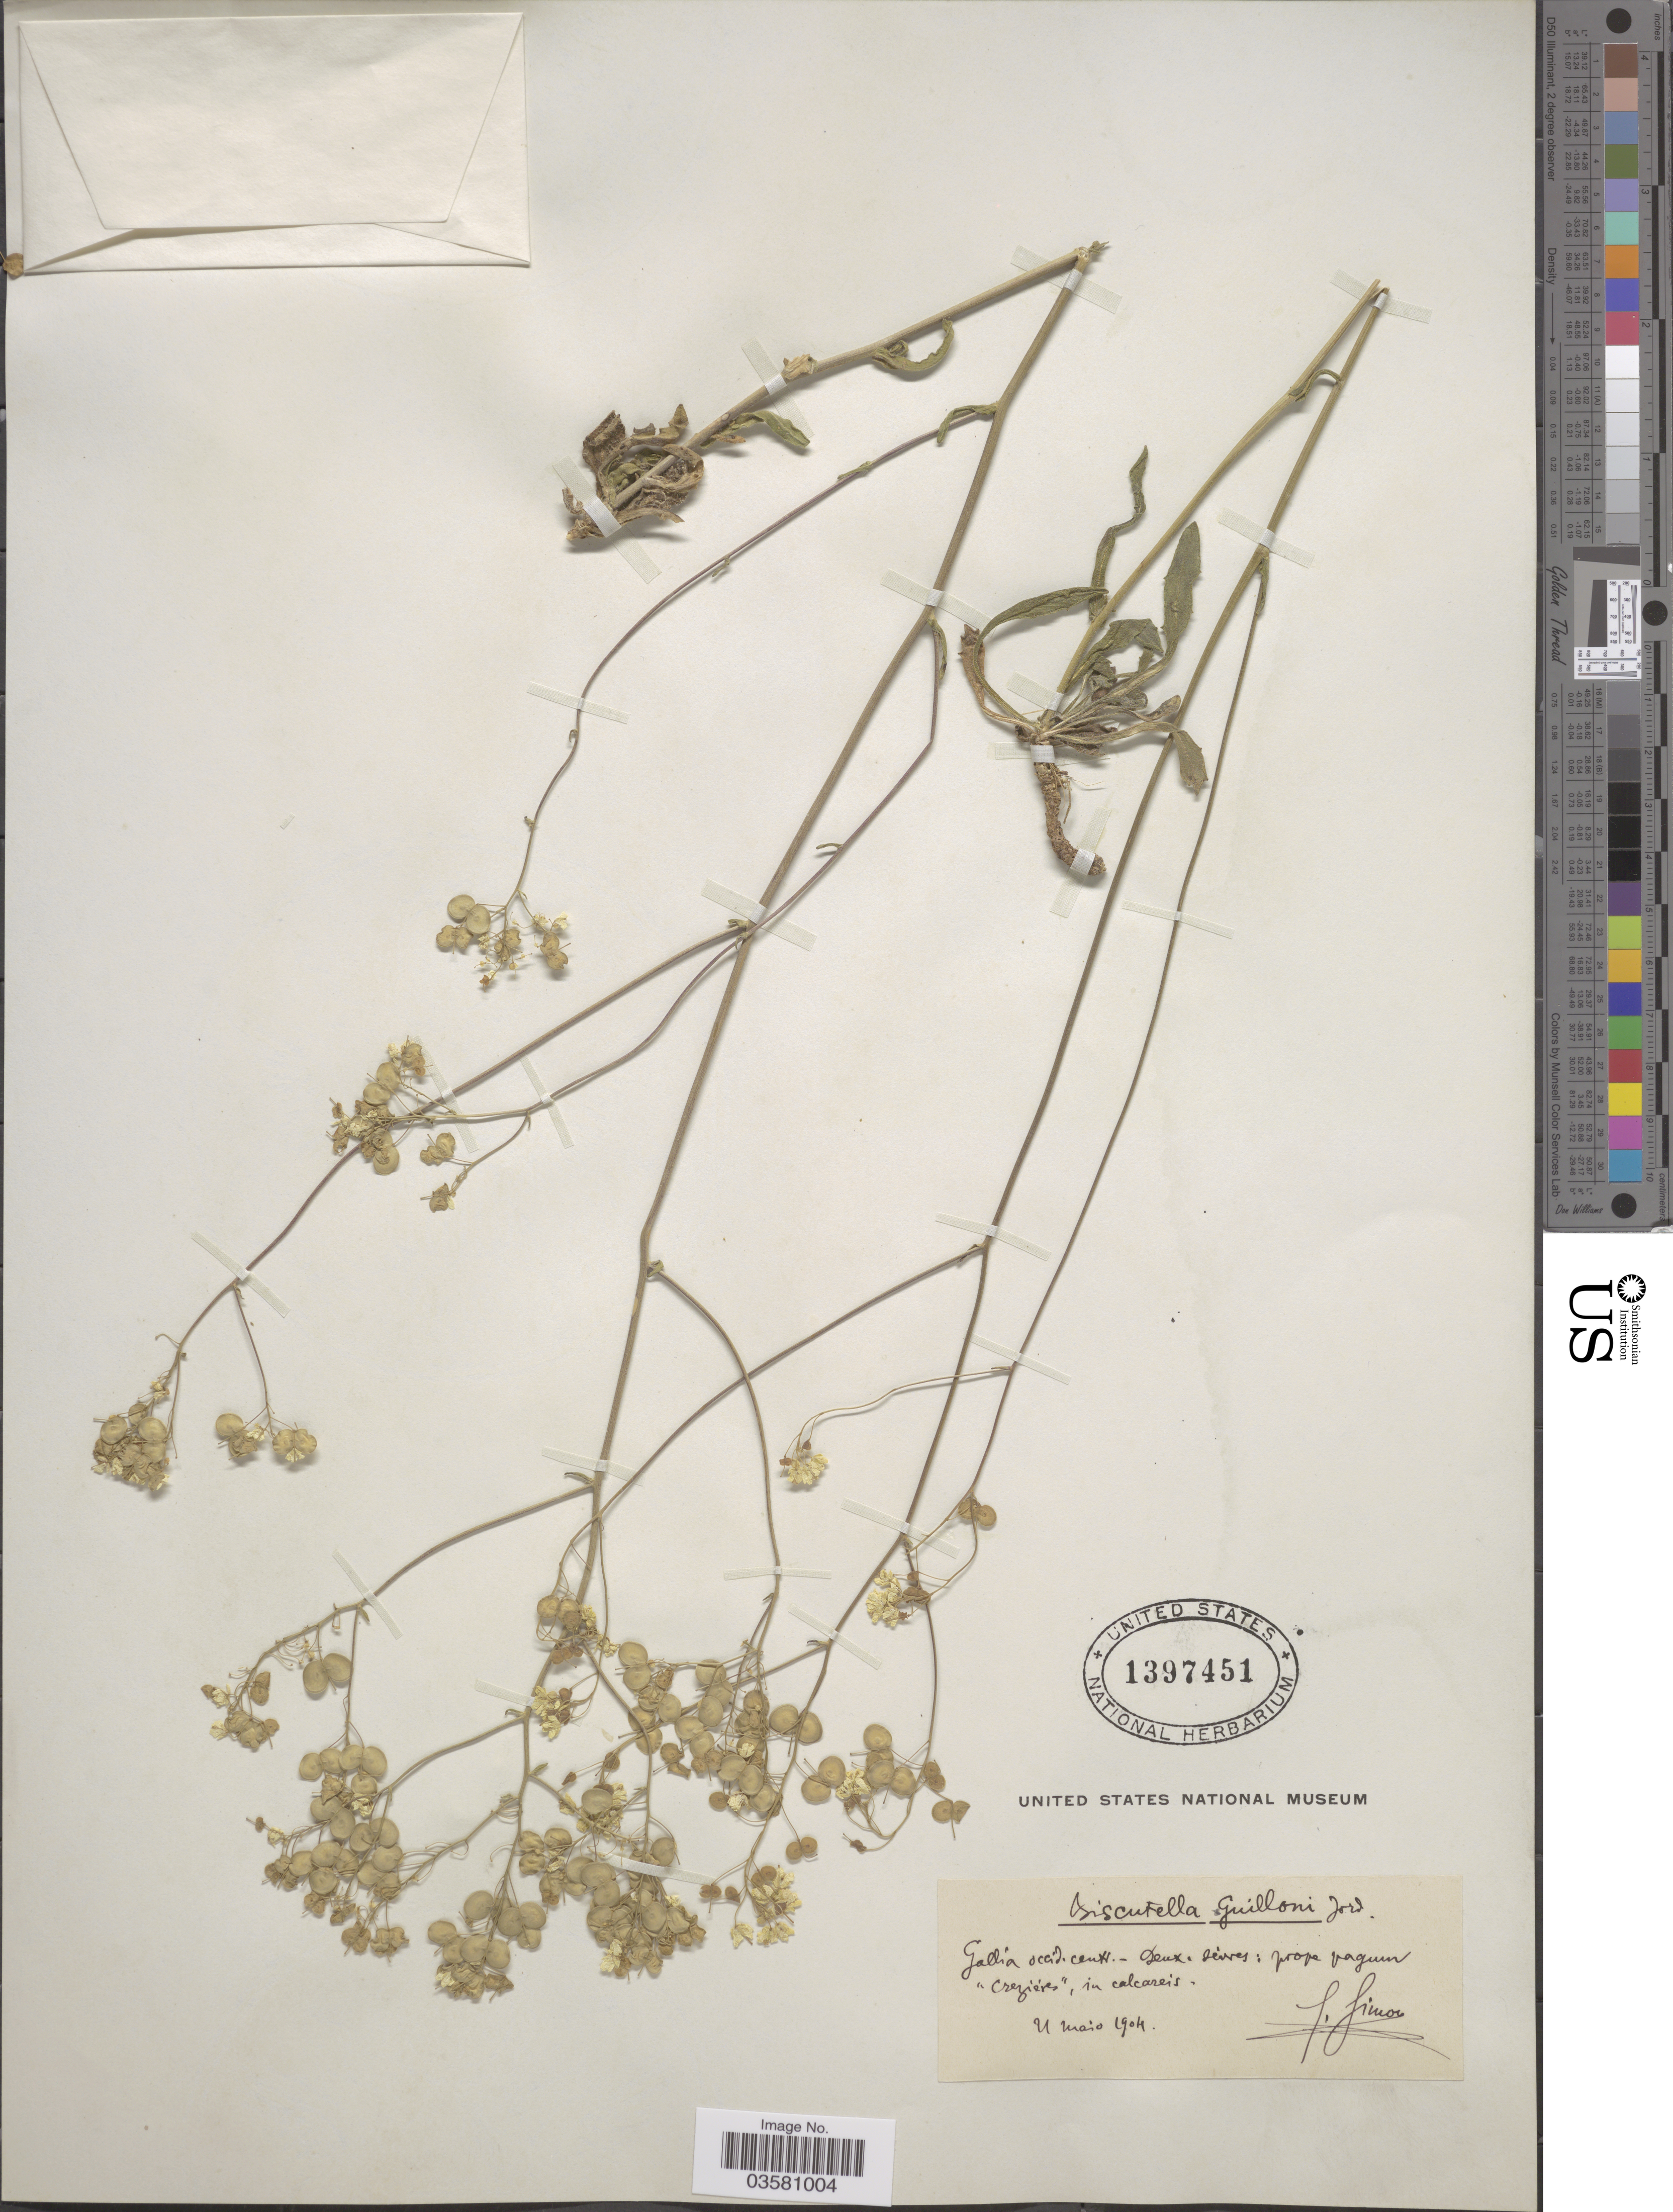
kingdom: Plantae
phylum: Tracheophyta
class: Magnoliopsida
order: Brassicales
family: Brassicaceae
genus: Biscutella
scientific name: Biscutella guillonii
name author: Jord.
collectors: S. Simon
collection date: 1904-05-21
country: France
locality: Gallia occid. centr.- Deux. [illegible text]: prope vagum "Creziers", in calcareis.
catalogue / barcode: US 1397451